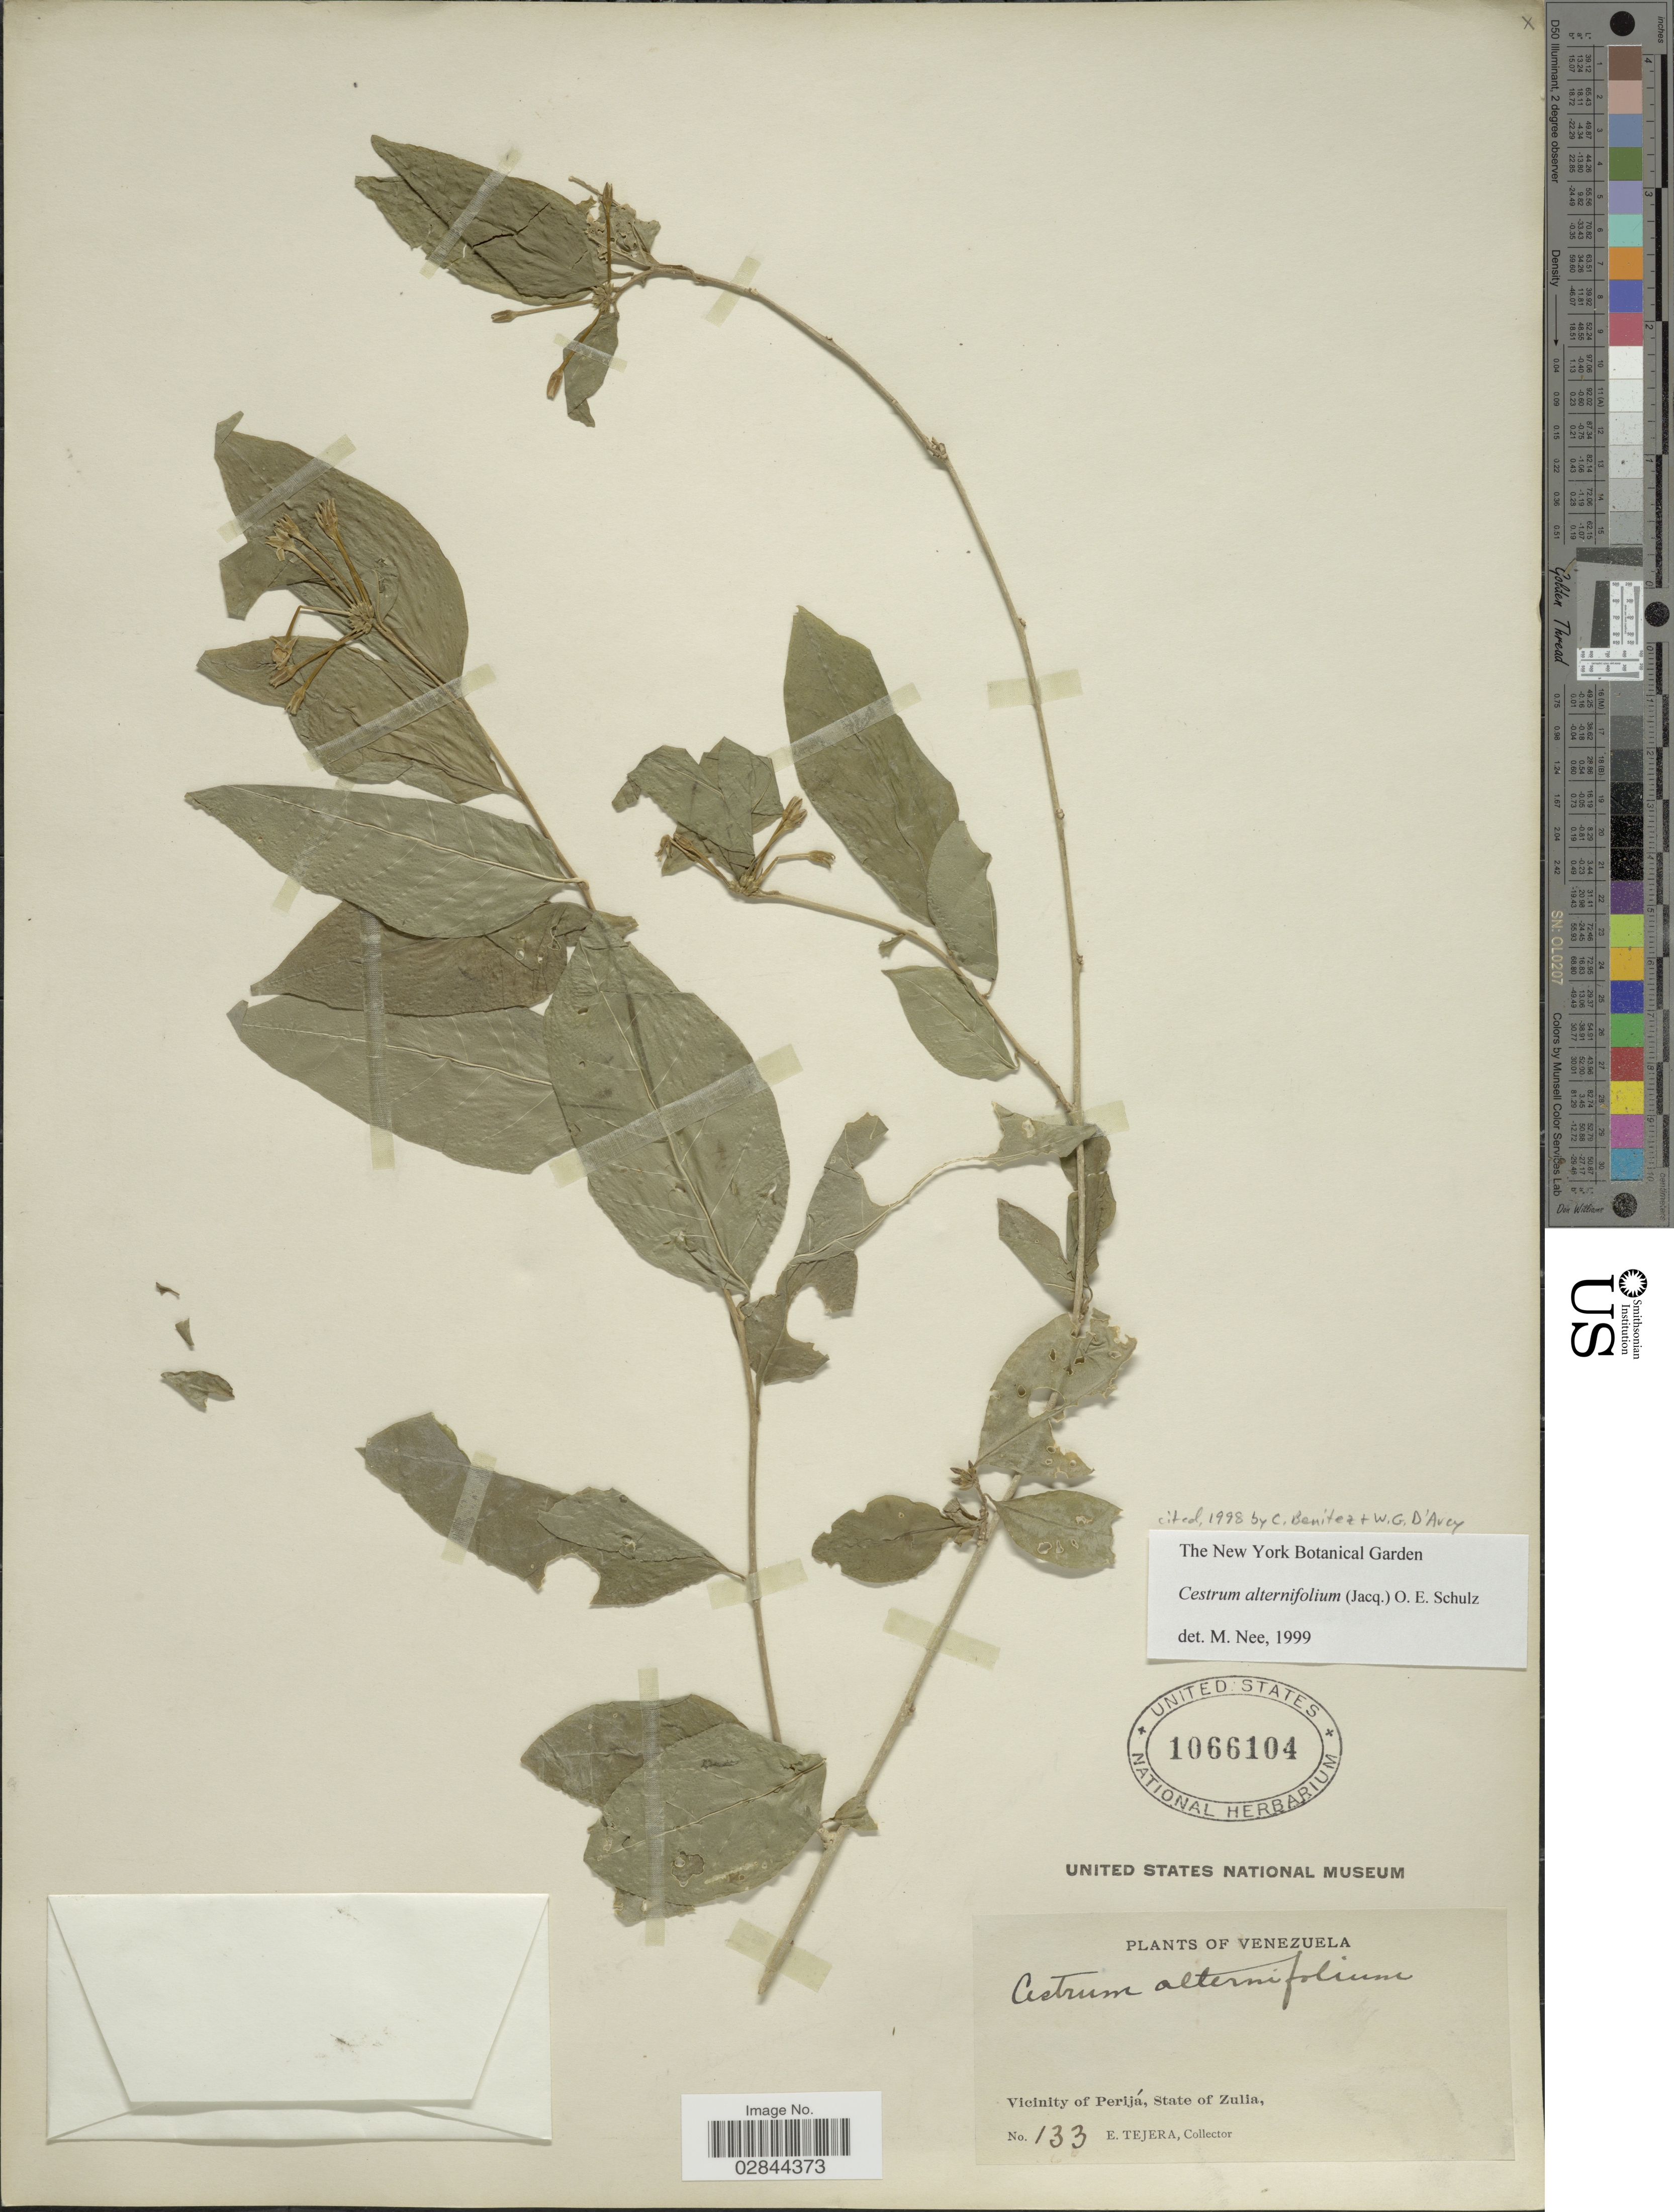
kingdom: Plantae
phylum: Tracheophyta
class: Magnoliopsida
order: Solanales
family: Solanaceae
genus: Cestrum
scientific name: Cestrum alternifolium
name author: (Jacq.) O.E. Schulz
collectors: E. Tejera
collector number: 133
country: Venezuela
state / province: Zulia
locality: Vicinity of Perijá.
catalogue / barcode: US 1066104